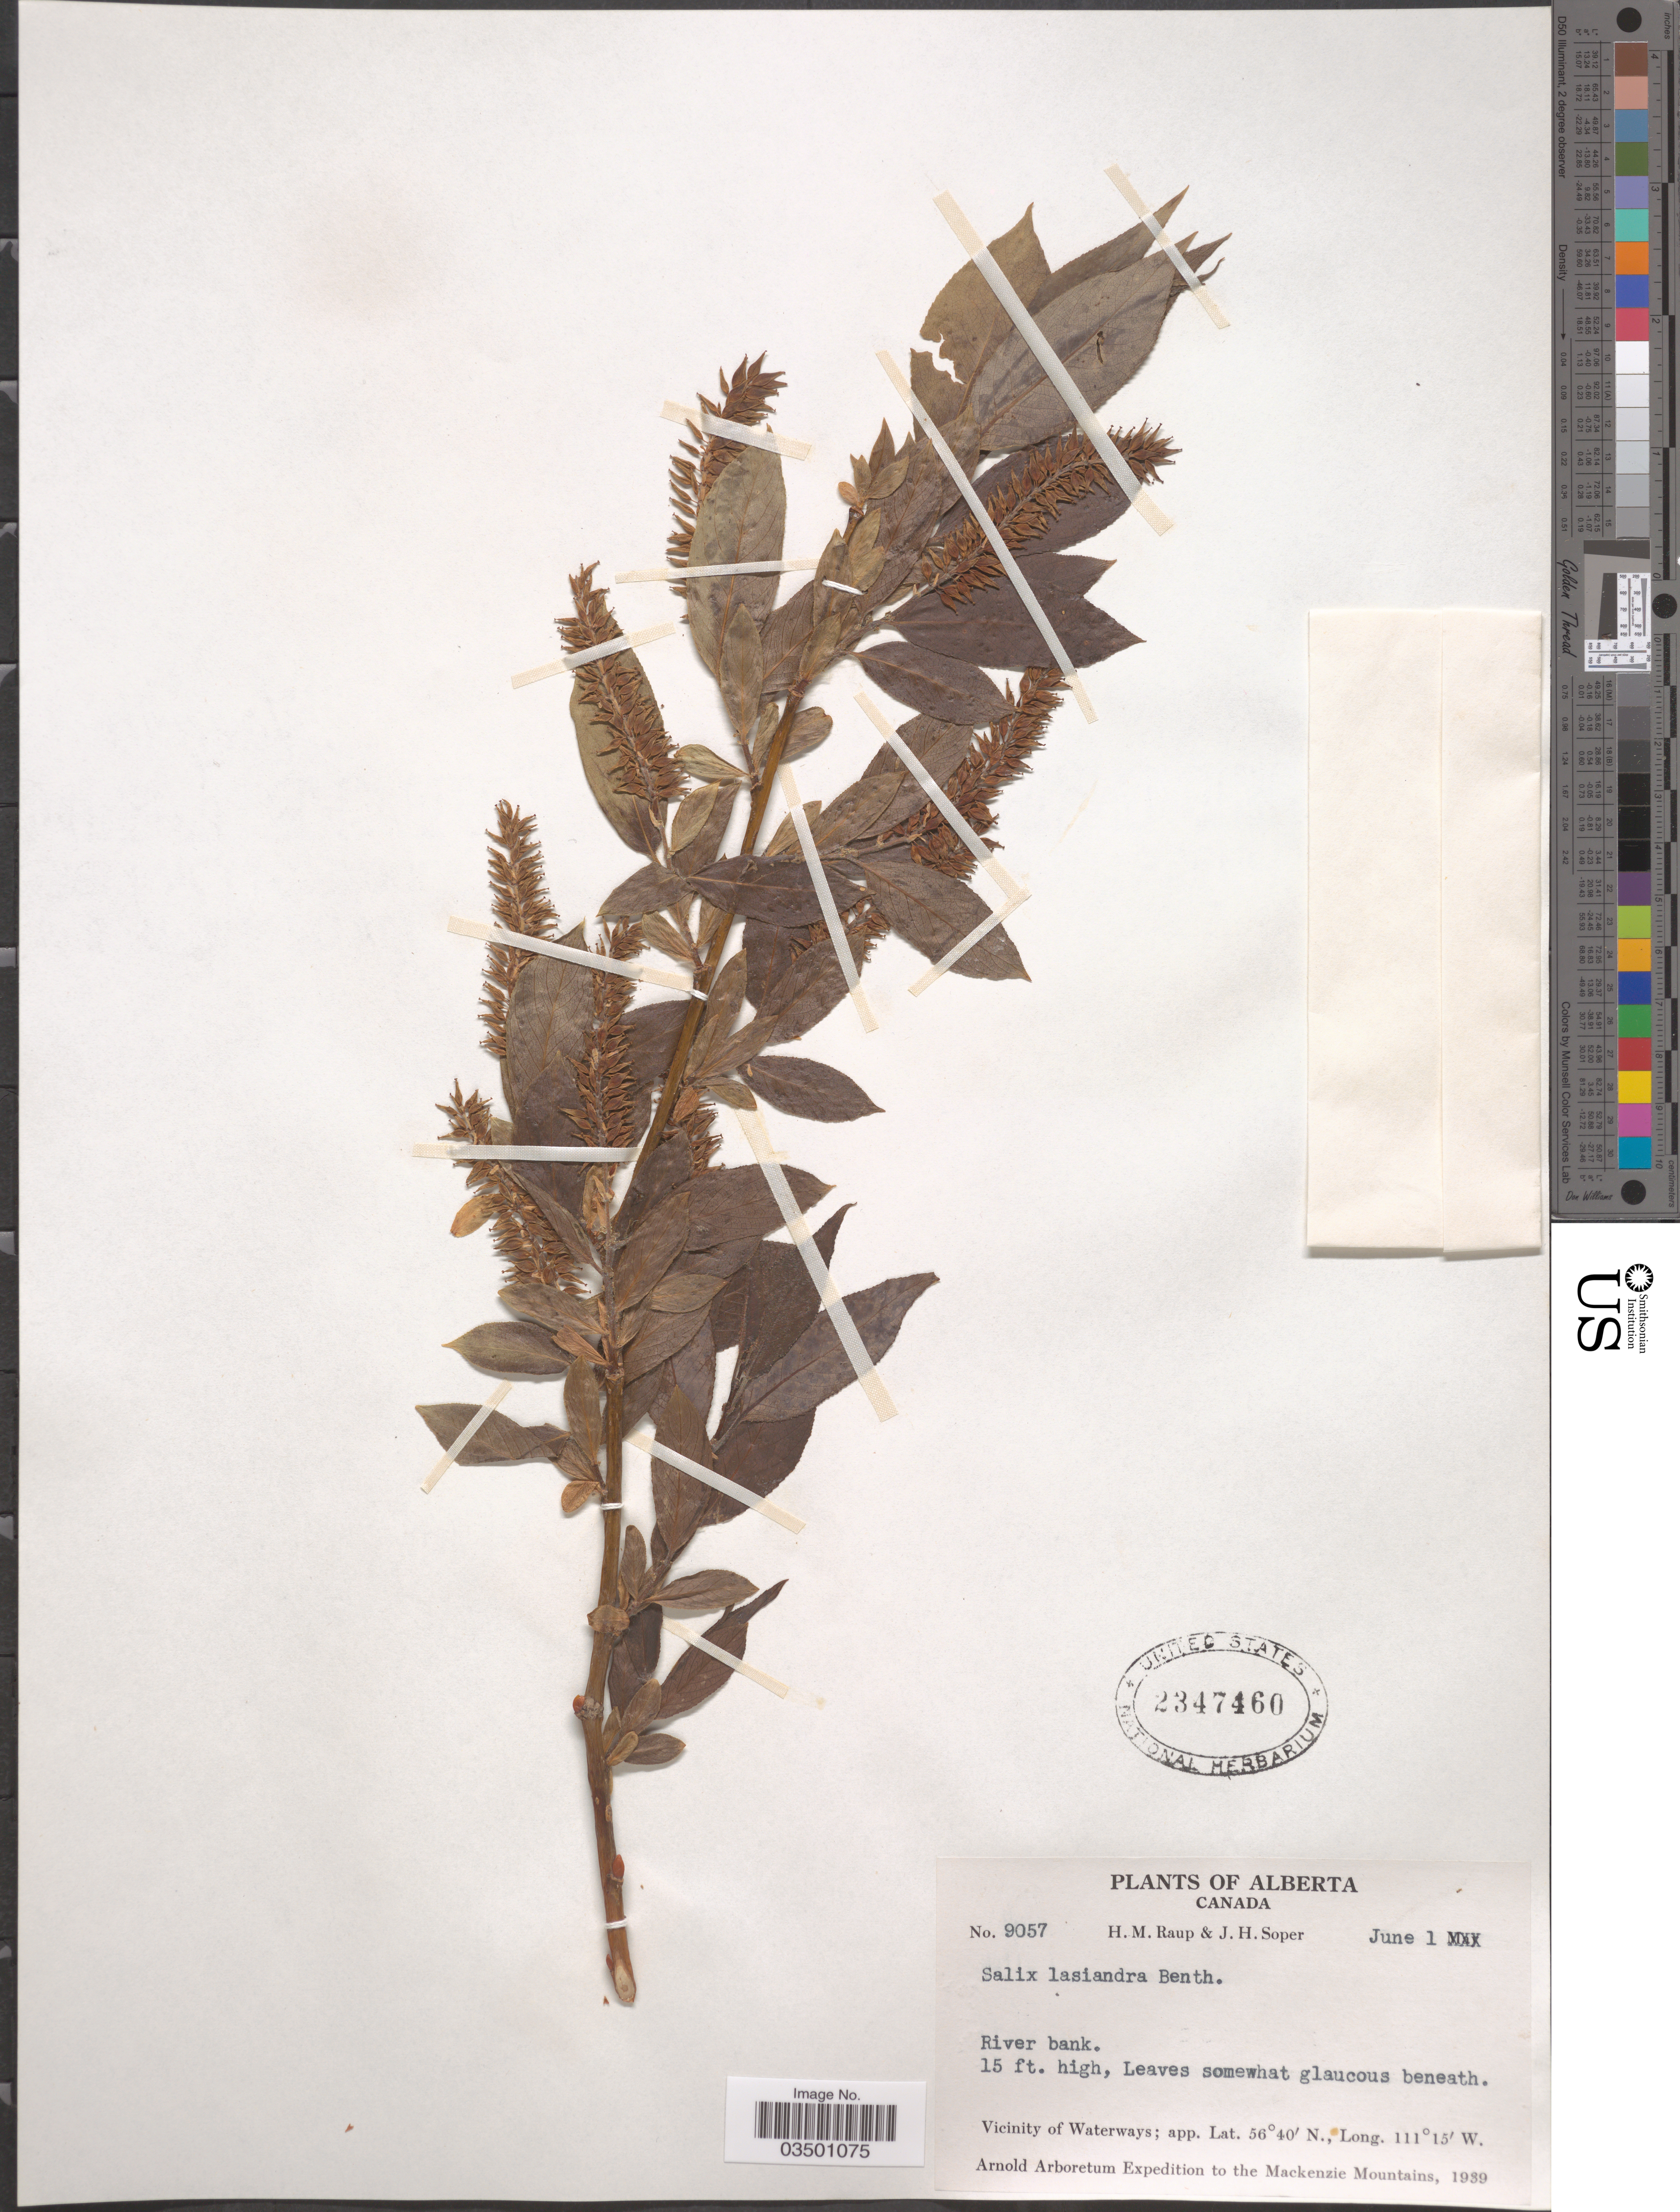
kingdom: Plantae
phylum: Tracheophyta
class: Magnoliopsida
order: Malpighiales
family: Salicaceae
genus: Salix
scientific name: Salix lasiandra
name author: Benth.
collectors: H. Raup & J. H. Soper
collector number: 9057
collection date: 1939-06-01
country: Canada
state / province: Alberta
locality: River bank. Vicinity of Waterways. Mackenzie Mountains.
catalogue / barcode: US 2347460